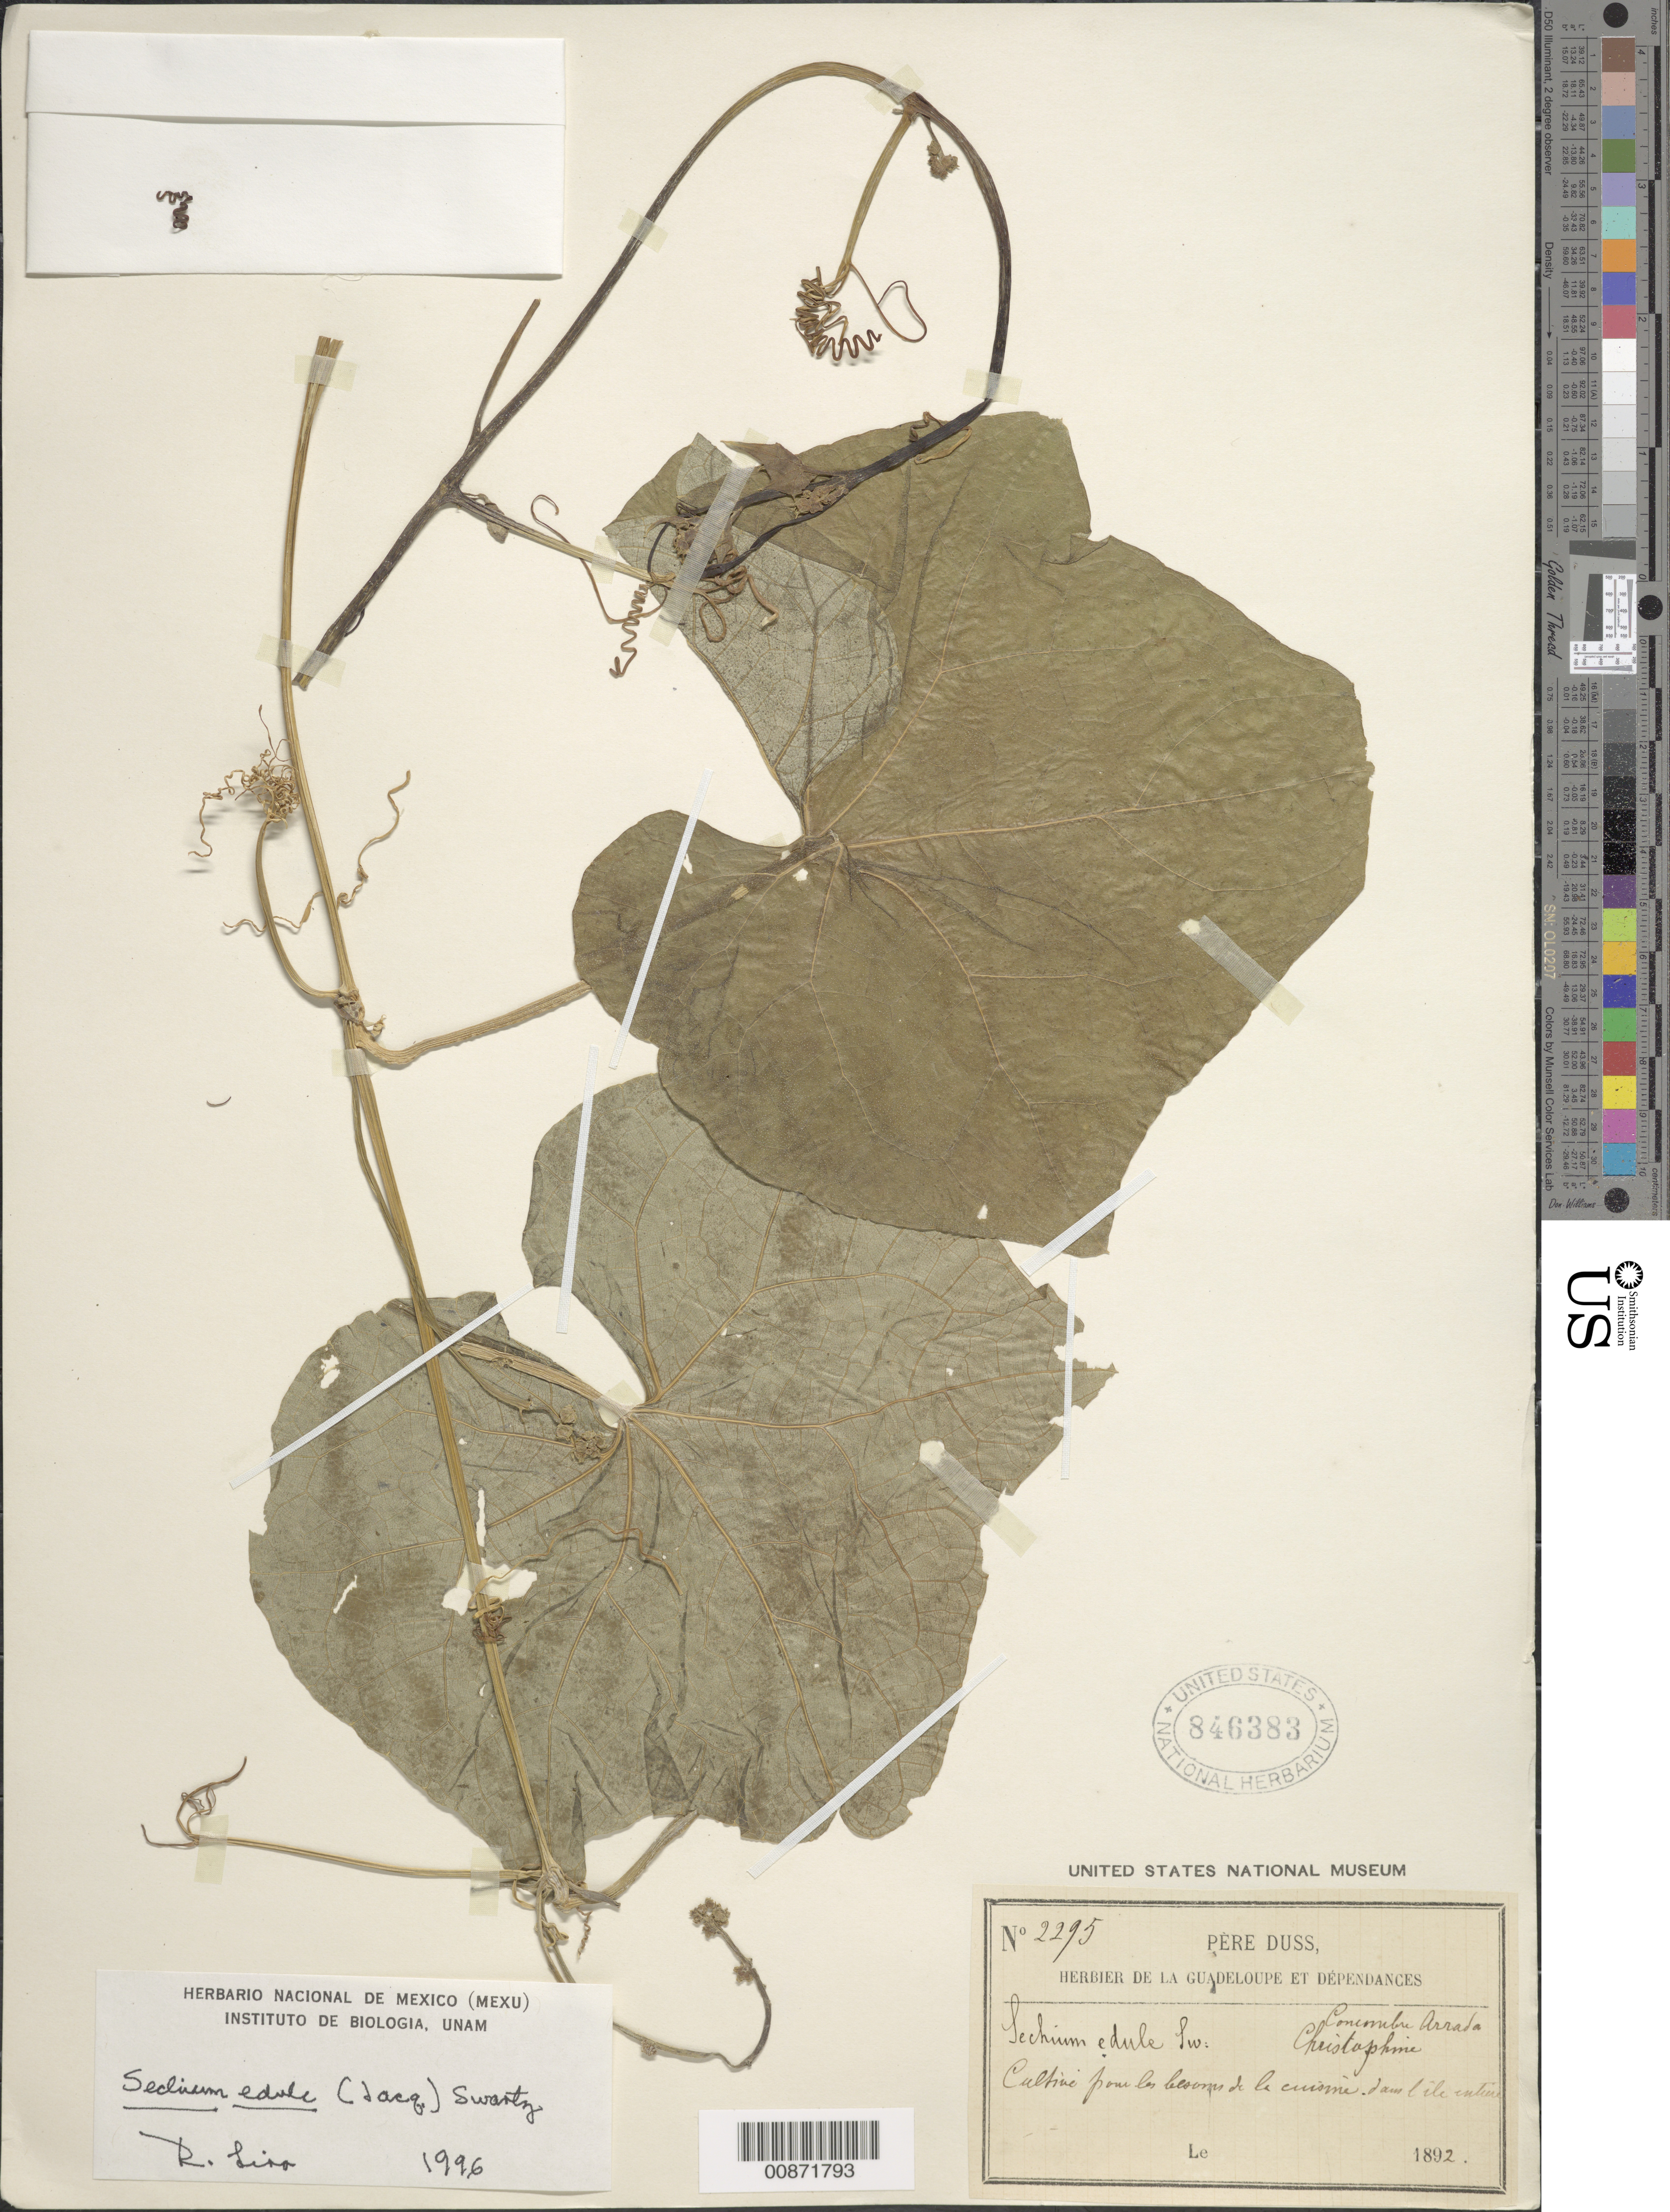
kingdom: Plantae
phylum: Tracheophyta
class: Magnoliopsida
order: Cucurbitales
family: Cucurbitaceae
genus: Sicyos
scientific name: Sicyos edulis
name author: Jacq.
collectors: Père Duss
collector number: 2295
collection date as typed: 1892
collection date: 1892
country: Guadeloupe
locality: Christophine (?). All over country.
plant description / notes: Common name: Concombre arrada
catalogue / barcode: US 846383